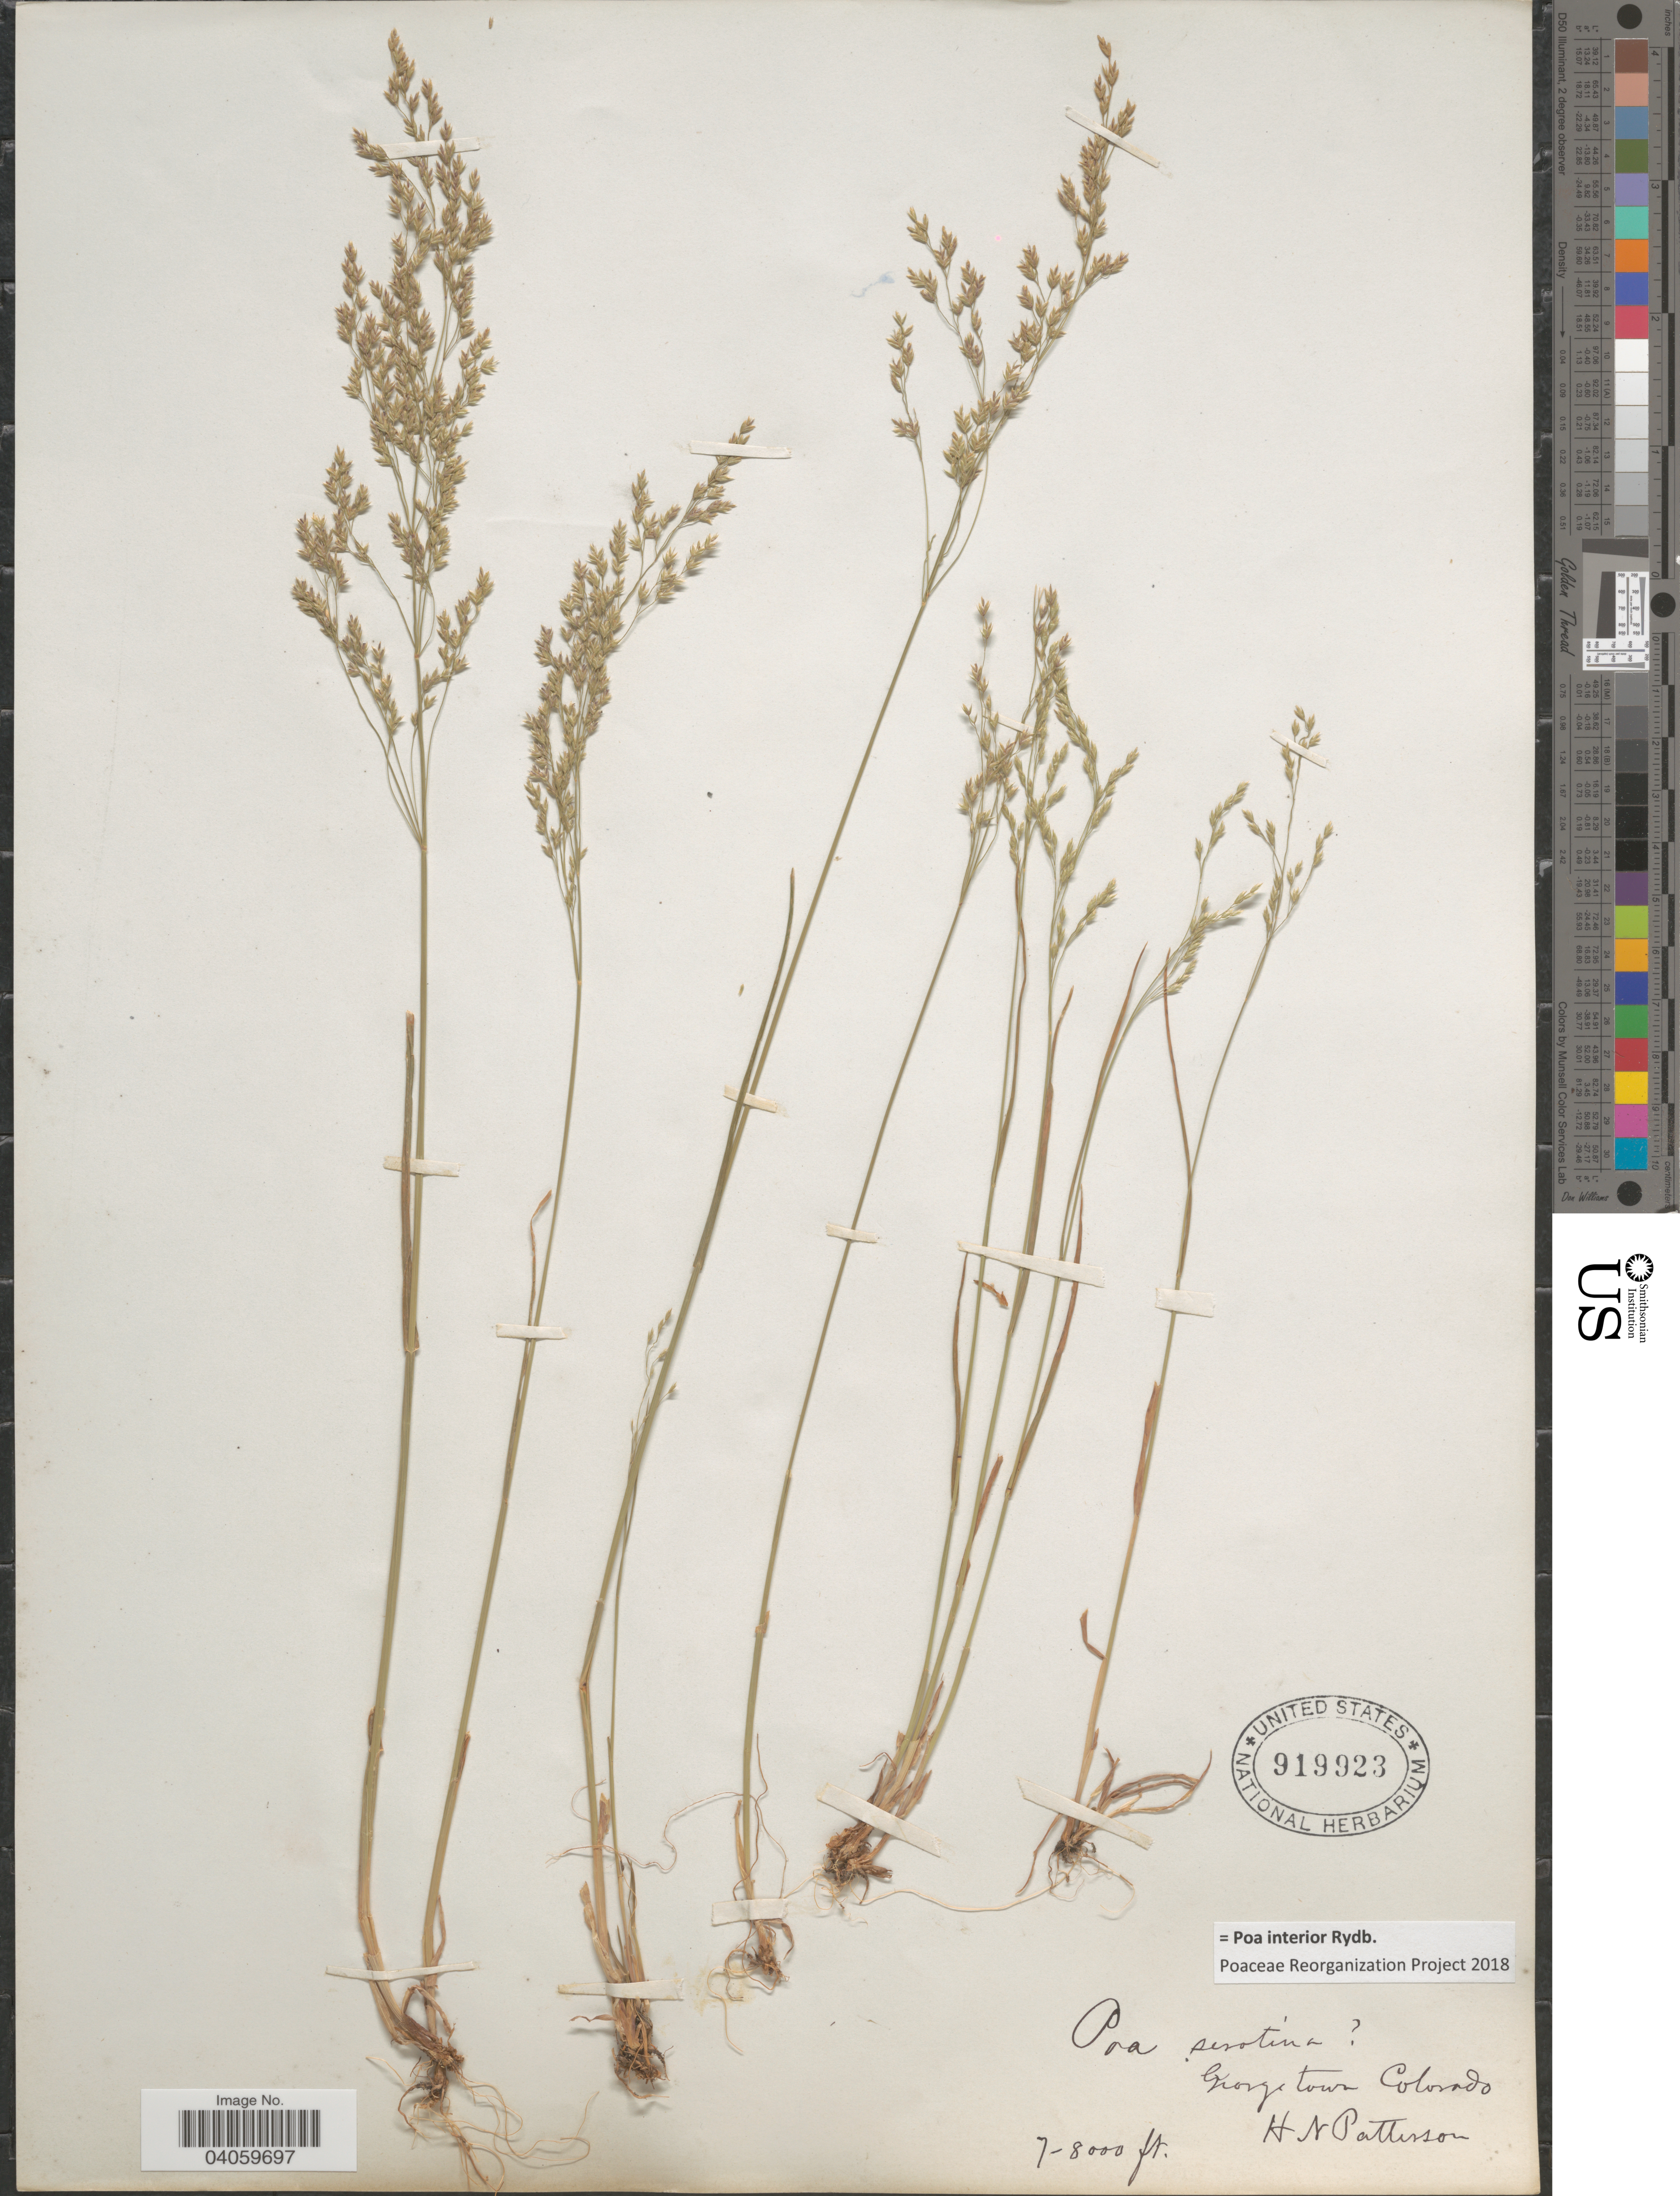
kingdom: Plantae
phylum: Tracheophyta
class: Liliopsida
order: Poales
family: Poaceae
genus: Poa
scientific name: Poa interior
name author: Rydb.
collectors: H. N. Patterson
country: United States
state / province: Colorado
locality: Georgetown.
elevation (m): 2134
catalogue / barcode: US 919923